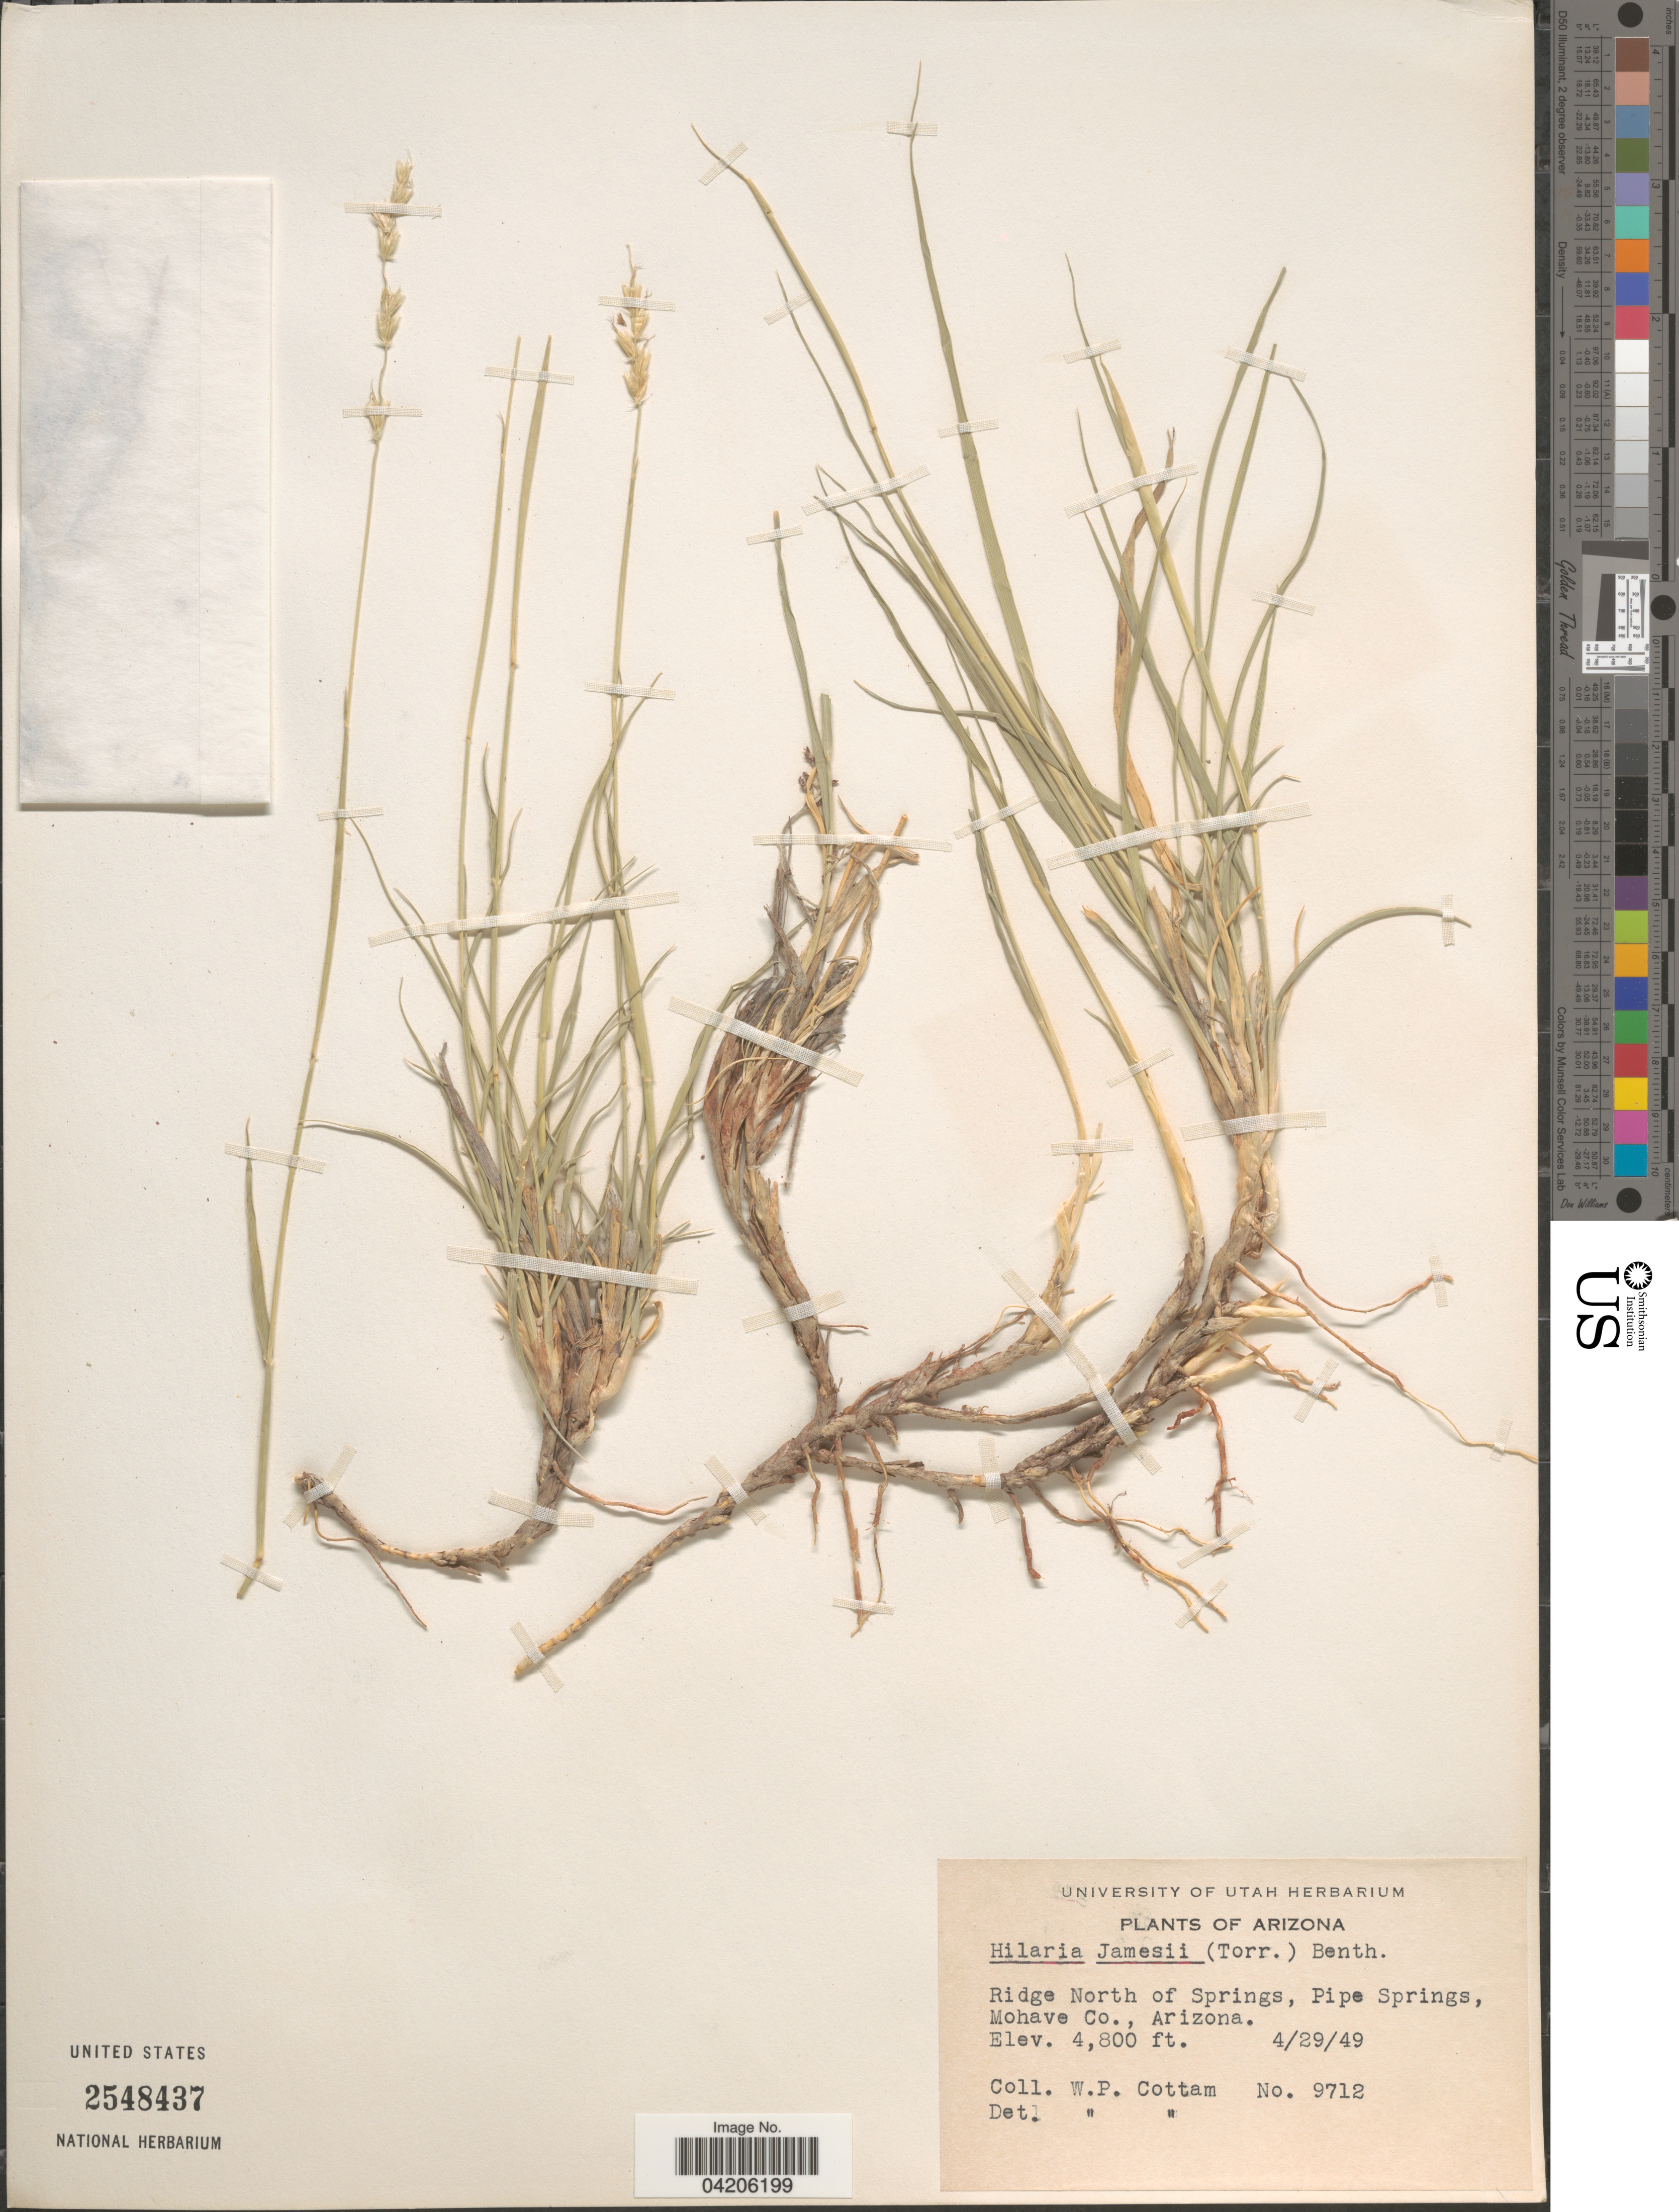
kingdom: Plantae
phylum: Tracheophyta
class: Liliopsida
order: Poales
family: Poaceae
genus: Hilaria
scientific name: Hilaria jamesii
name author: (Torr.) Benth.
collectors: W. Cottam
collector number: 9712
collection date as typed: Transcribed d/m/y: 29/4/49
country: United States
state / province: Arizona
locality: Ridge North of Springs, Pipe Springs, Mohave Co.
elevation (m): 1463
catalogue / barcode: US 2548437